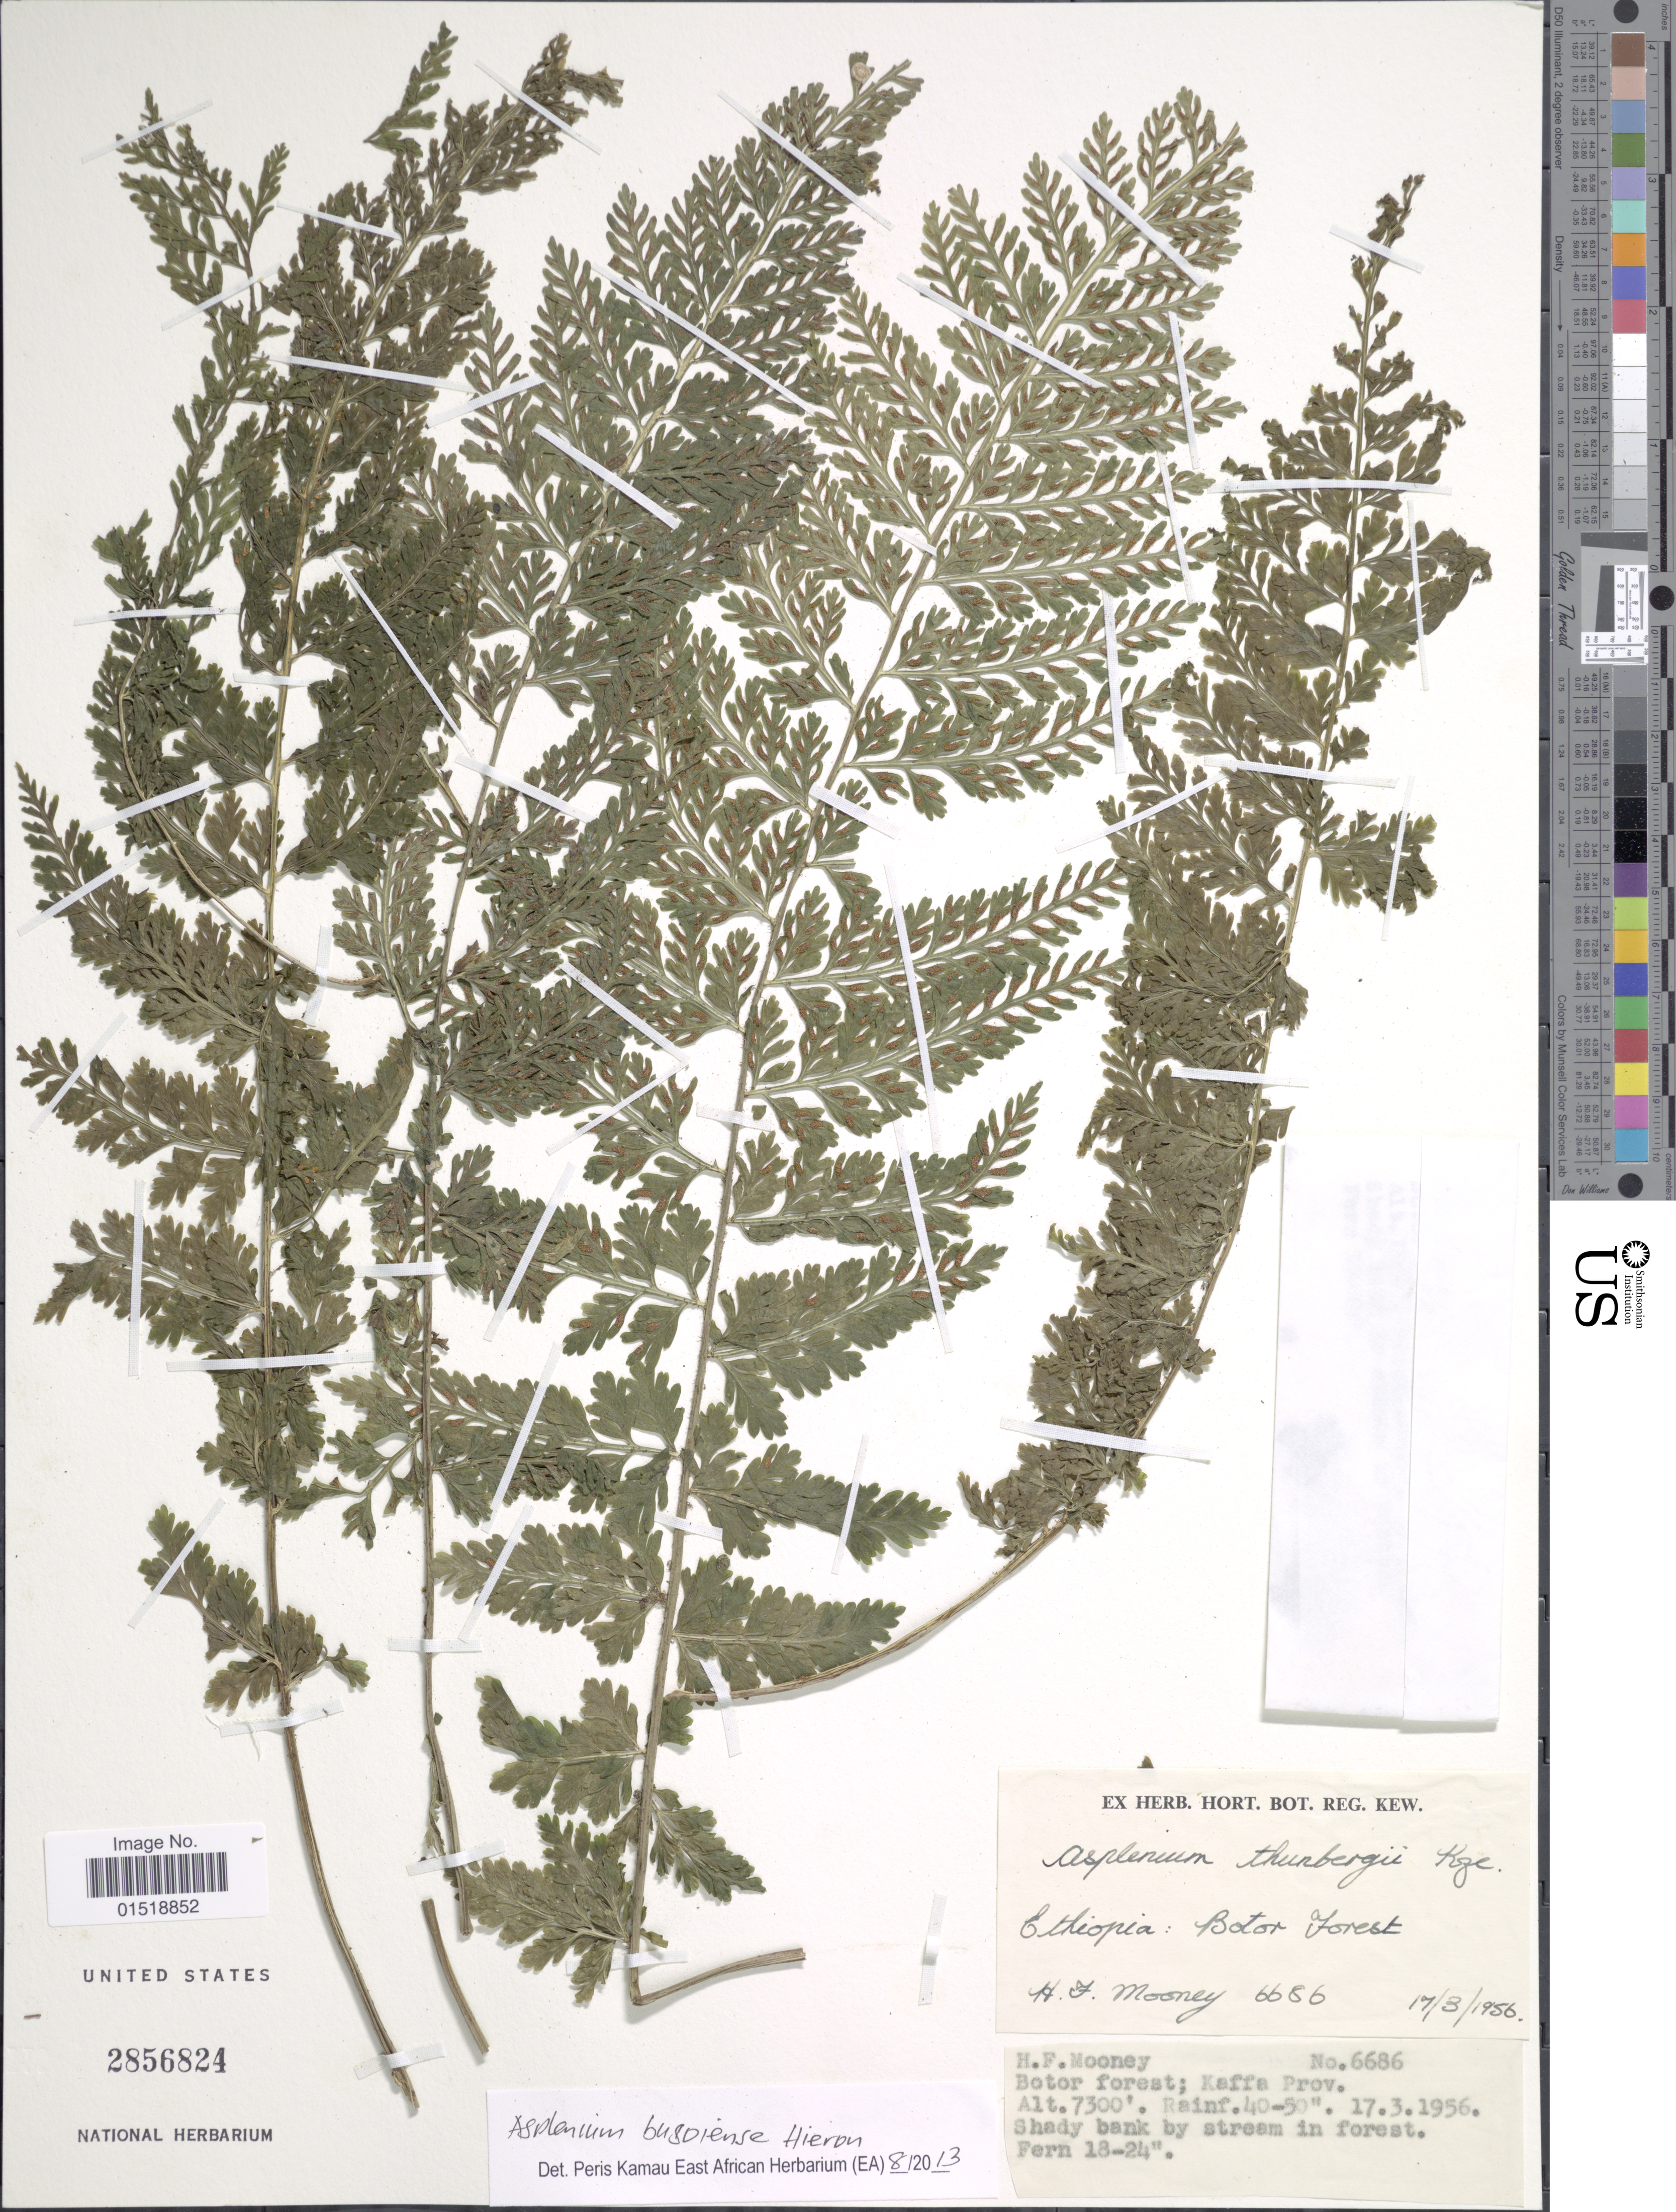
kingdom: Plantae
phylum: Tracheophyta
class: Polypodiopsida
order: Polypodiales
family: Aspleniaceae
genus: Asplenium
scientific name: Asplenium bugolense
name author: Hieron.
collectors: H. Mooney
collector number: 6686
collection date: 1956-03-17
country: Ethiopia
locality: Botor Forest; Kaffa Prov.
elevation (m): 2225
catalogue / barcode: US 2856824